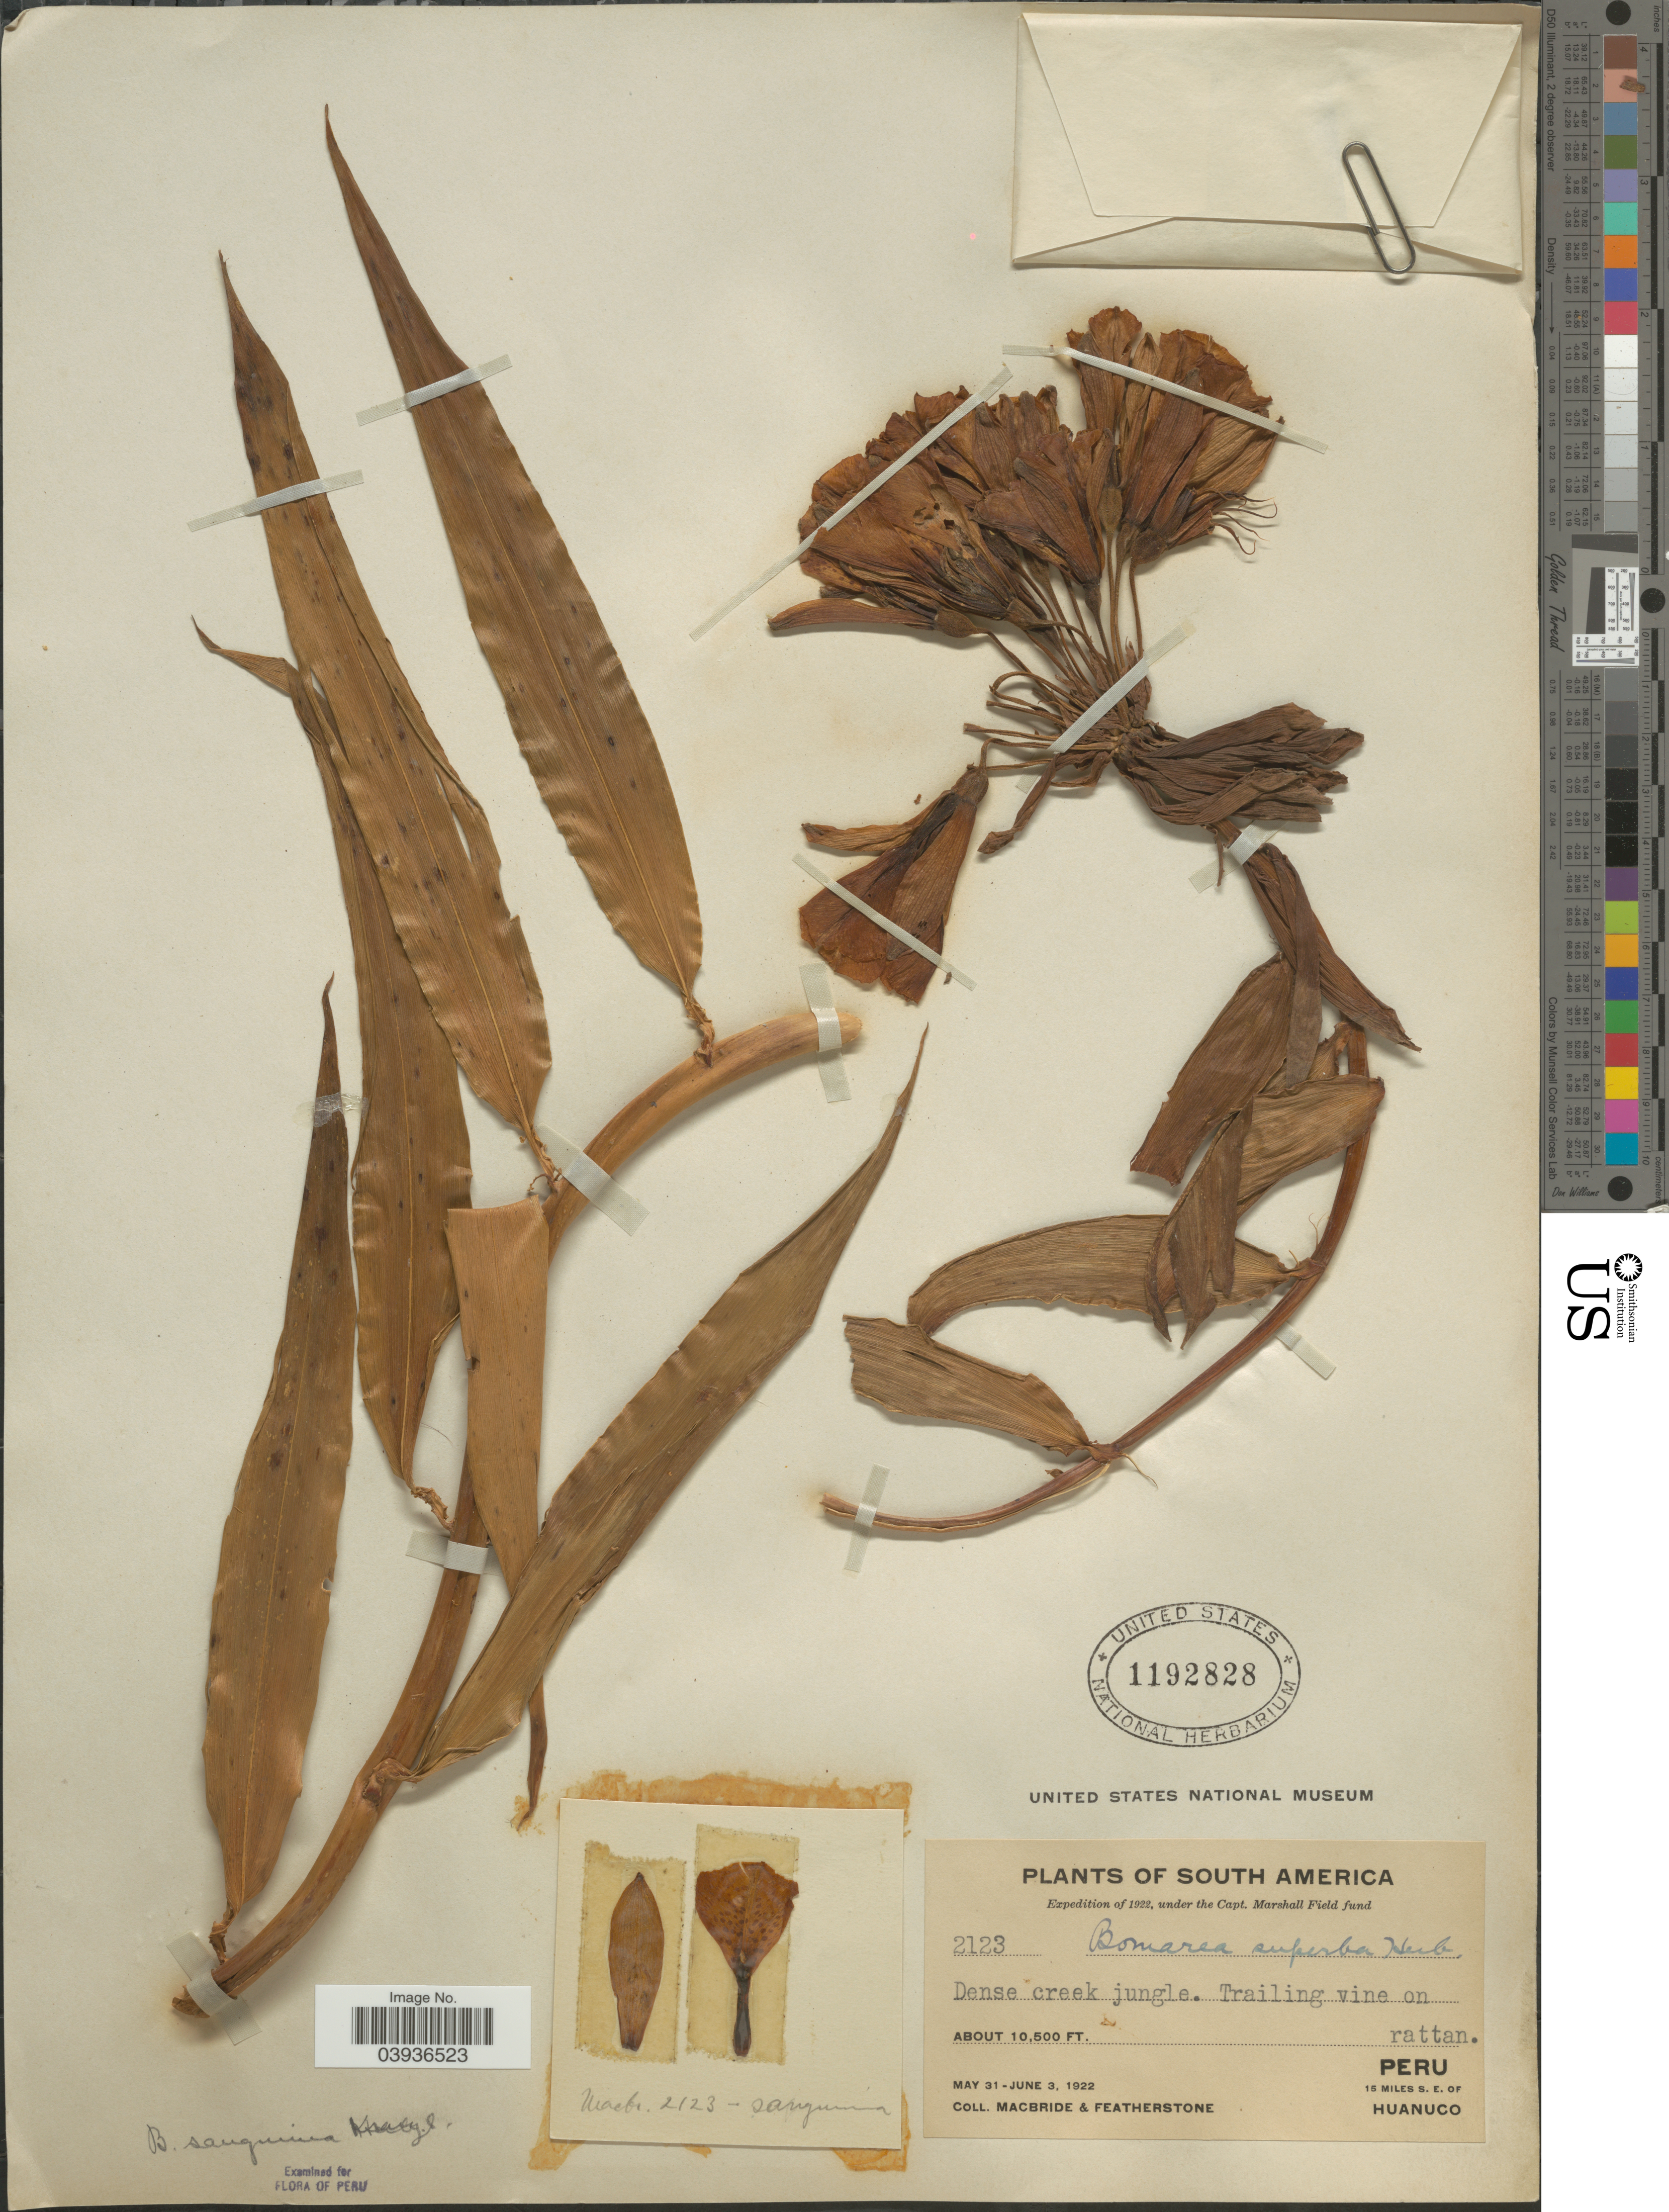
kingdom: Plantae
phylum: Tracheophyta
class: Liliopsida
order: Liliales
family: Alstroemeriaceae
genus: Bomarea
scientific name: Bomarea superba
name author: Herbert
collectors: Macbride, -- & -. Featherstone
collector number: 2123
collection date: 1922-05-31/1922-06-03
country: Peru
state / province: Huánuco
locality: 15 miles SE of Huanuco.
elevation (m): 3200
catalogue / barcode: US 1192828